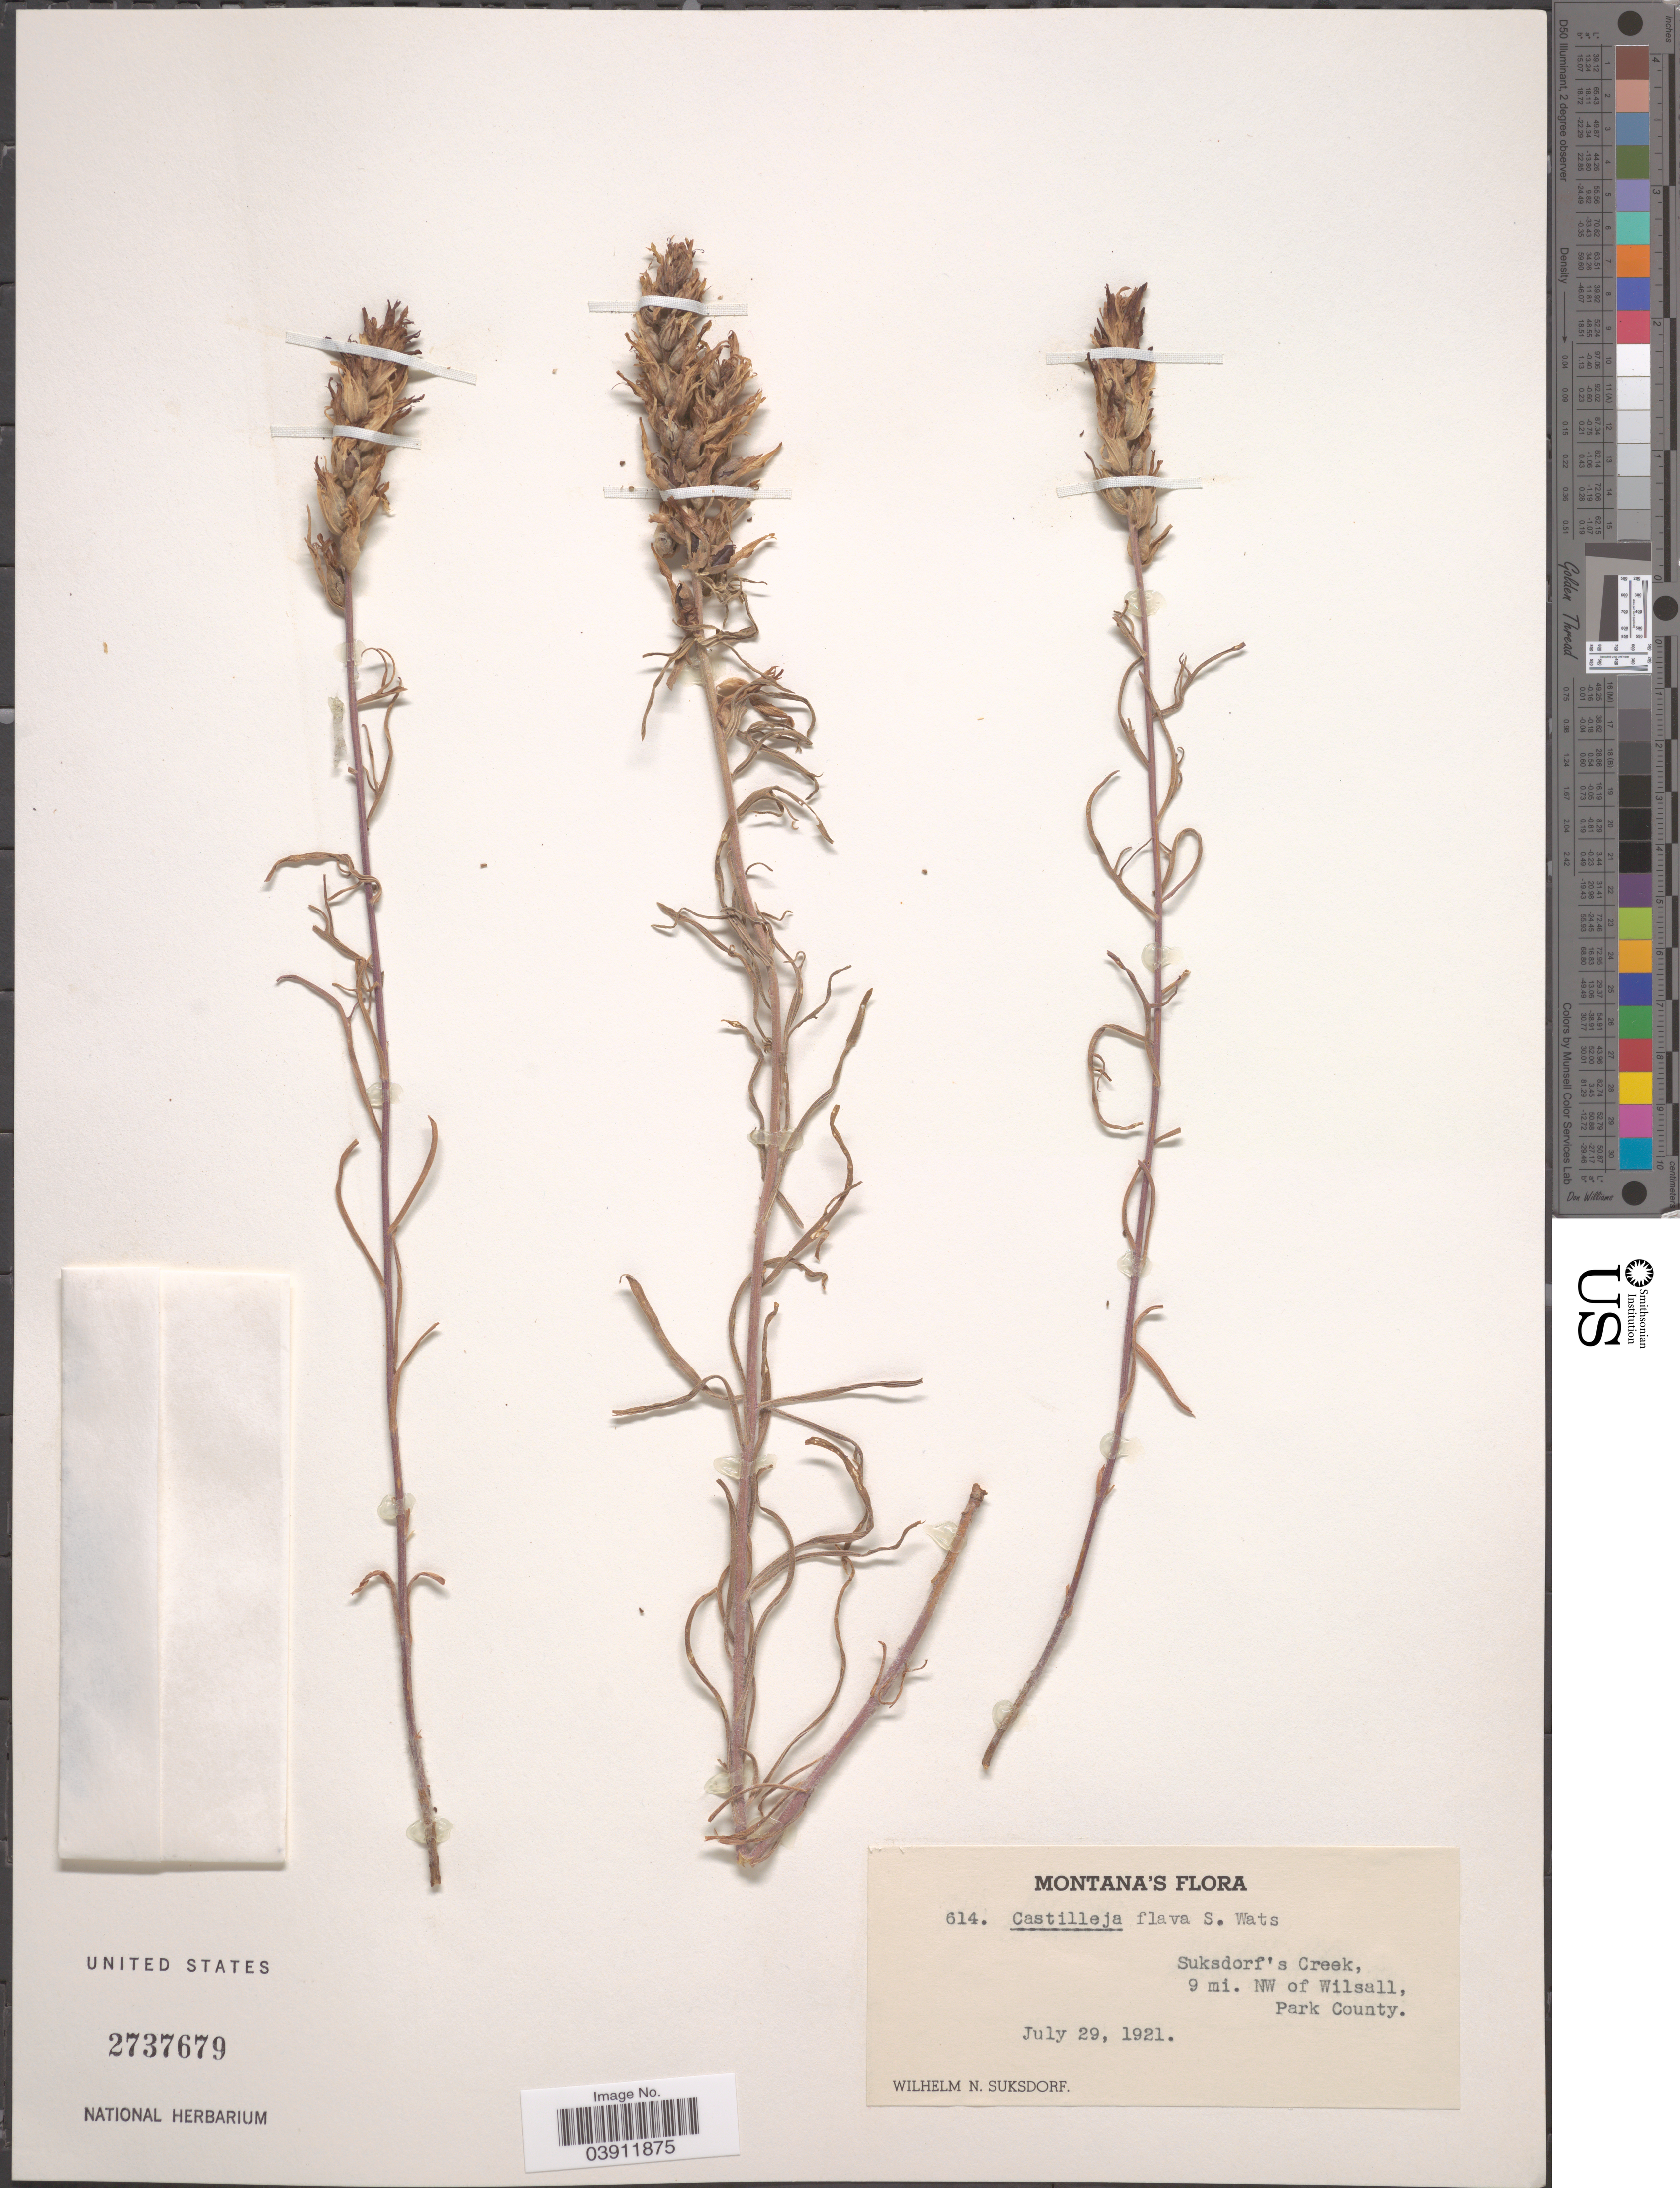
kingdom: Plantae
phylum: Tracheophyta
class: Magnoliopsida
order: Lamiales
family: Orobanchaceae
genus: Castilleja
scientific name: Castilleja exilis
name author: A. Nelson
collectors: W. N. Suksdorf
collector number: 614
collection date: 1921-07-29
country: United States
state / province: Montana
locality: Suksdorf's Creek. 9mi. NW of Wilsall, Park County.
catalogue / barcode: US 2737679